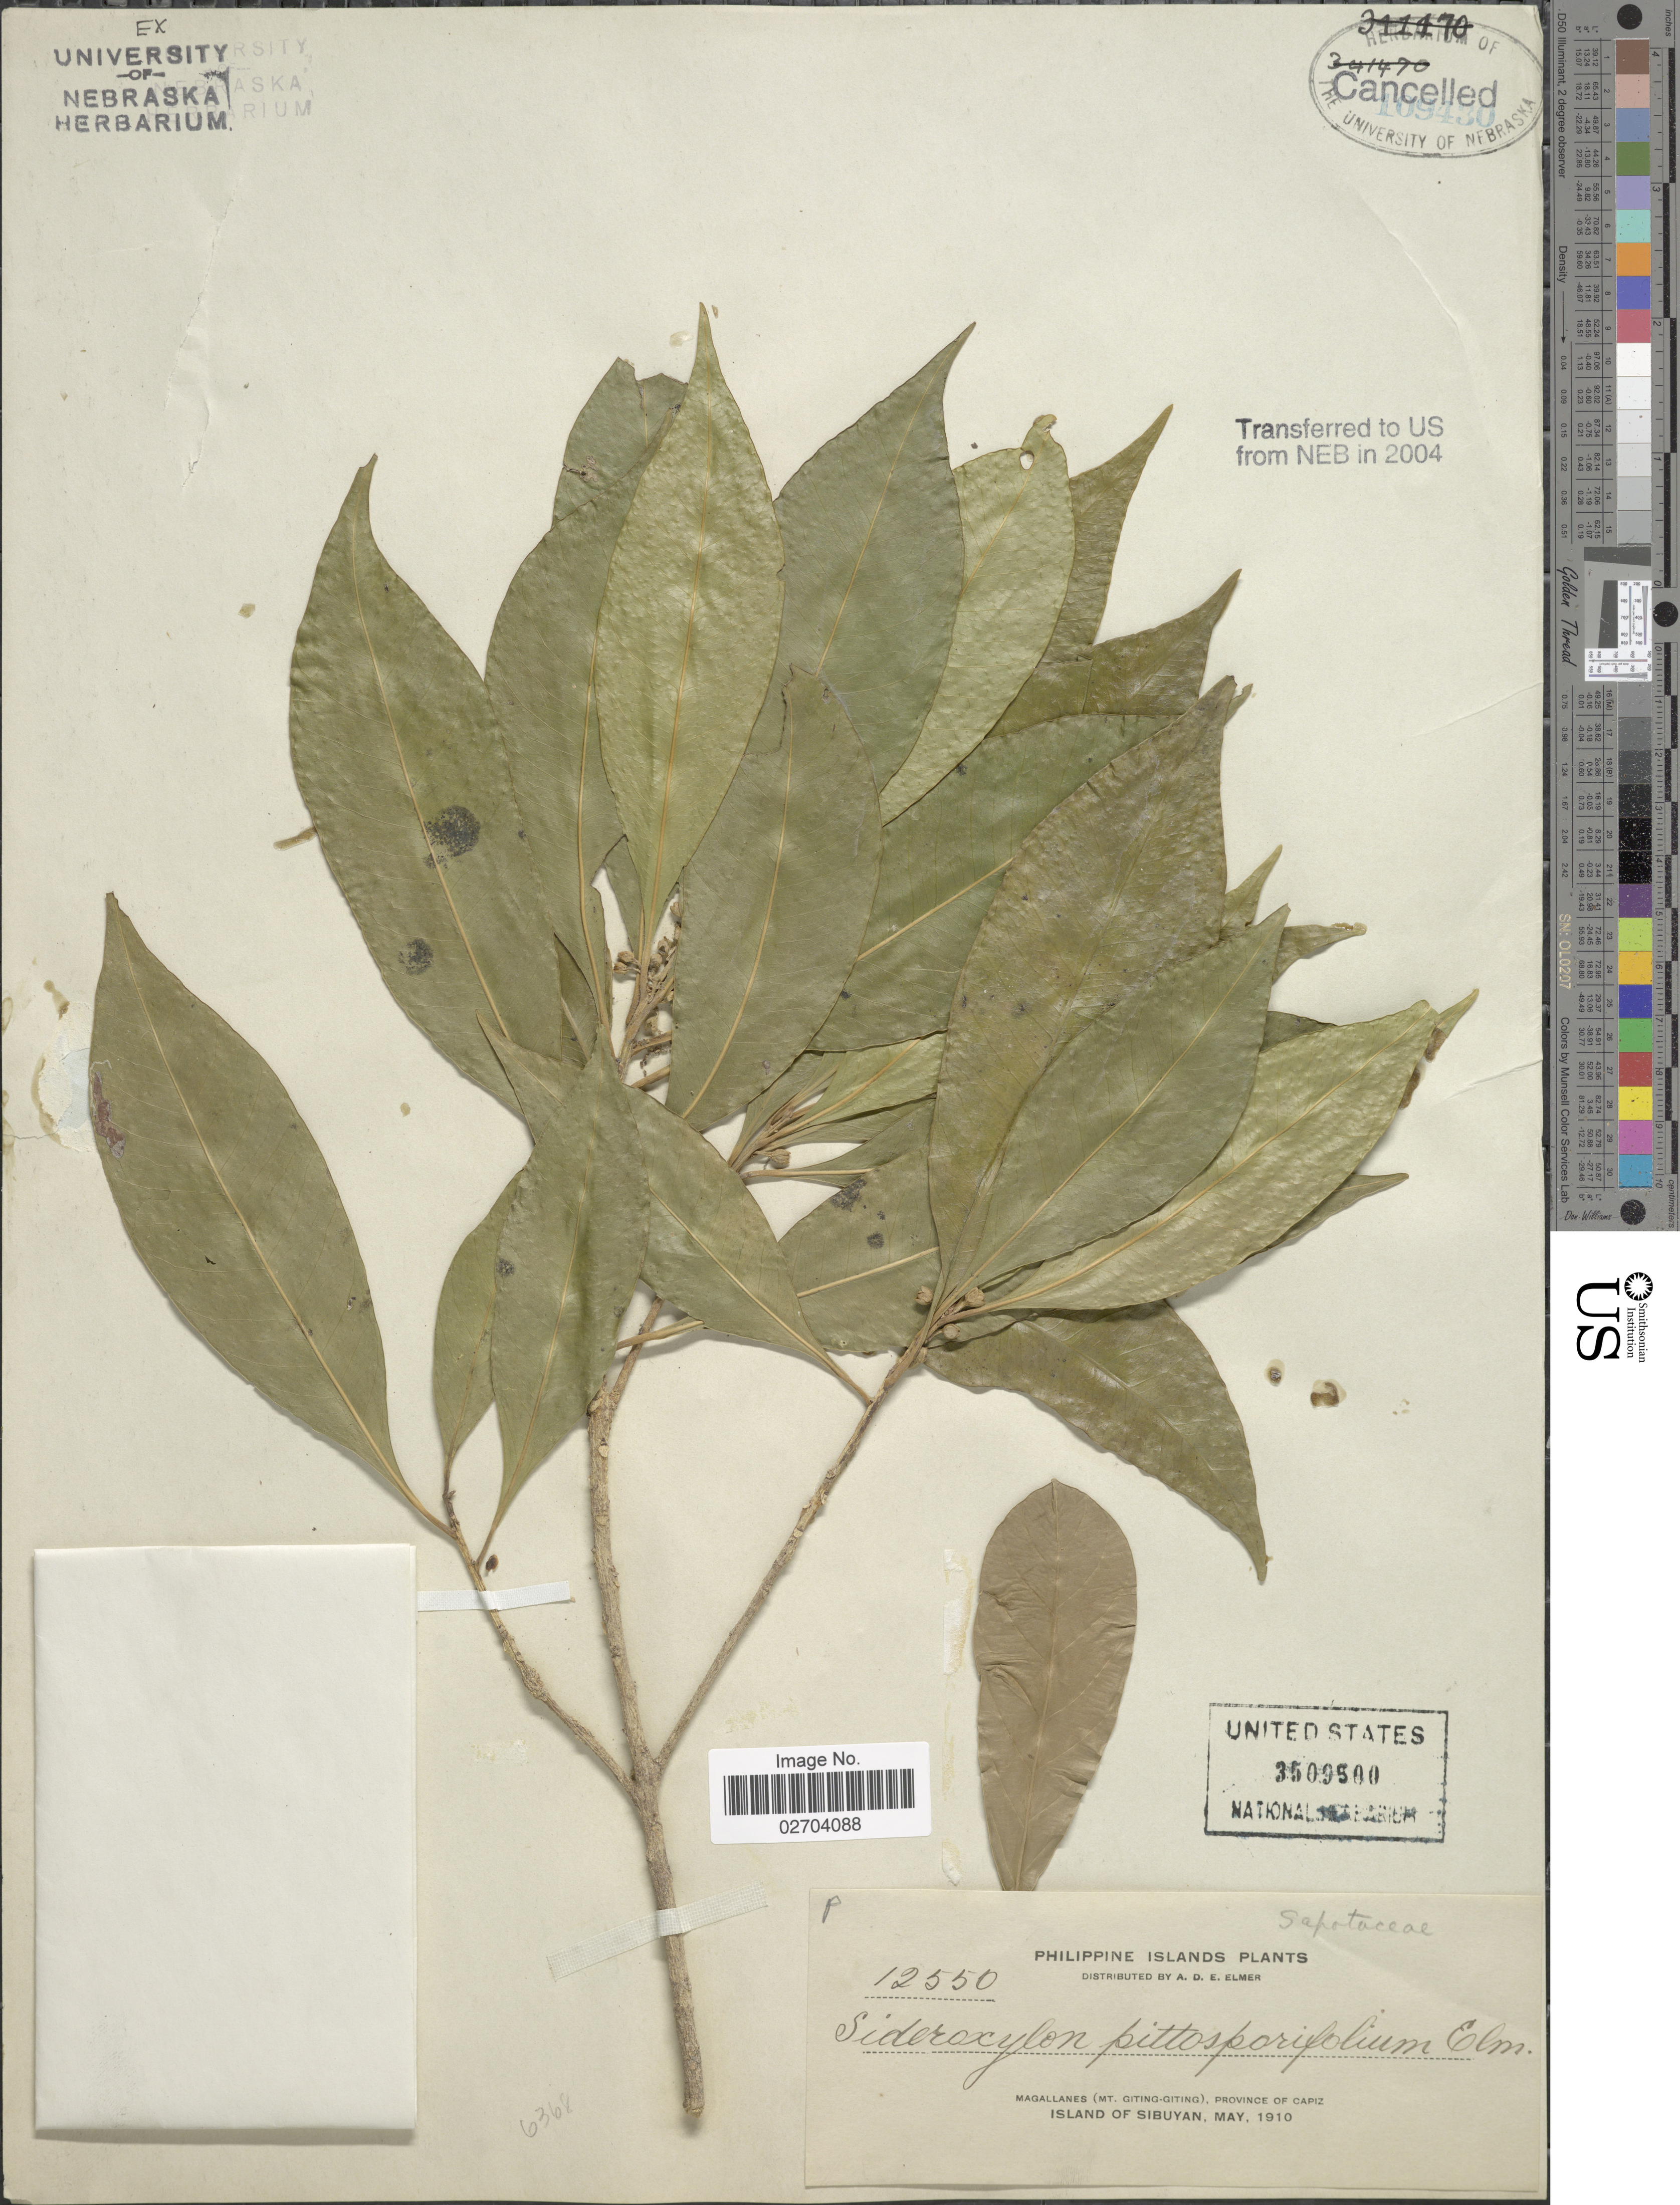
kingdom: Plantae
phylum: Tracheophyta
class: Magnoliopsida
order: Ericales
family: Sapotaceae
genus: Sideroxylon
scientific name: Sideroxylon pittosporifolium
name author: Elmer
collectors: A. D. E. Elmer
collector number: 12550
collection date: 1910-05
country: Philippines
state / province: Western Visayas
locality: Magallanes (Mt. Giting-Giting), Province of Capiz, Island of Sibuyan.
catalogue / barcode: US 3509500